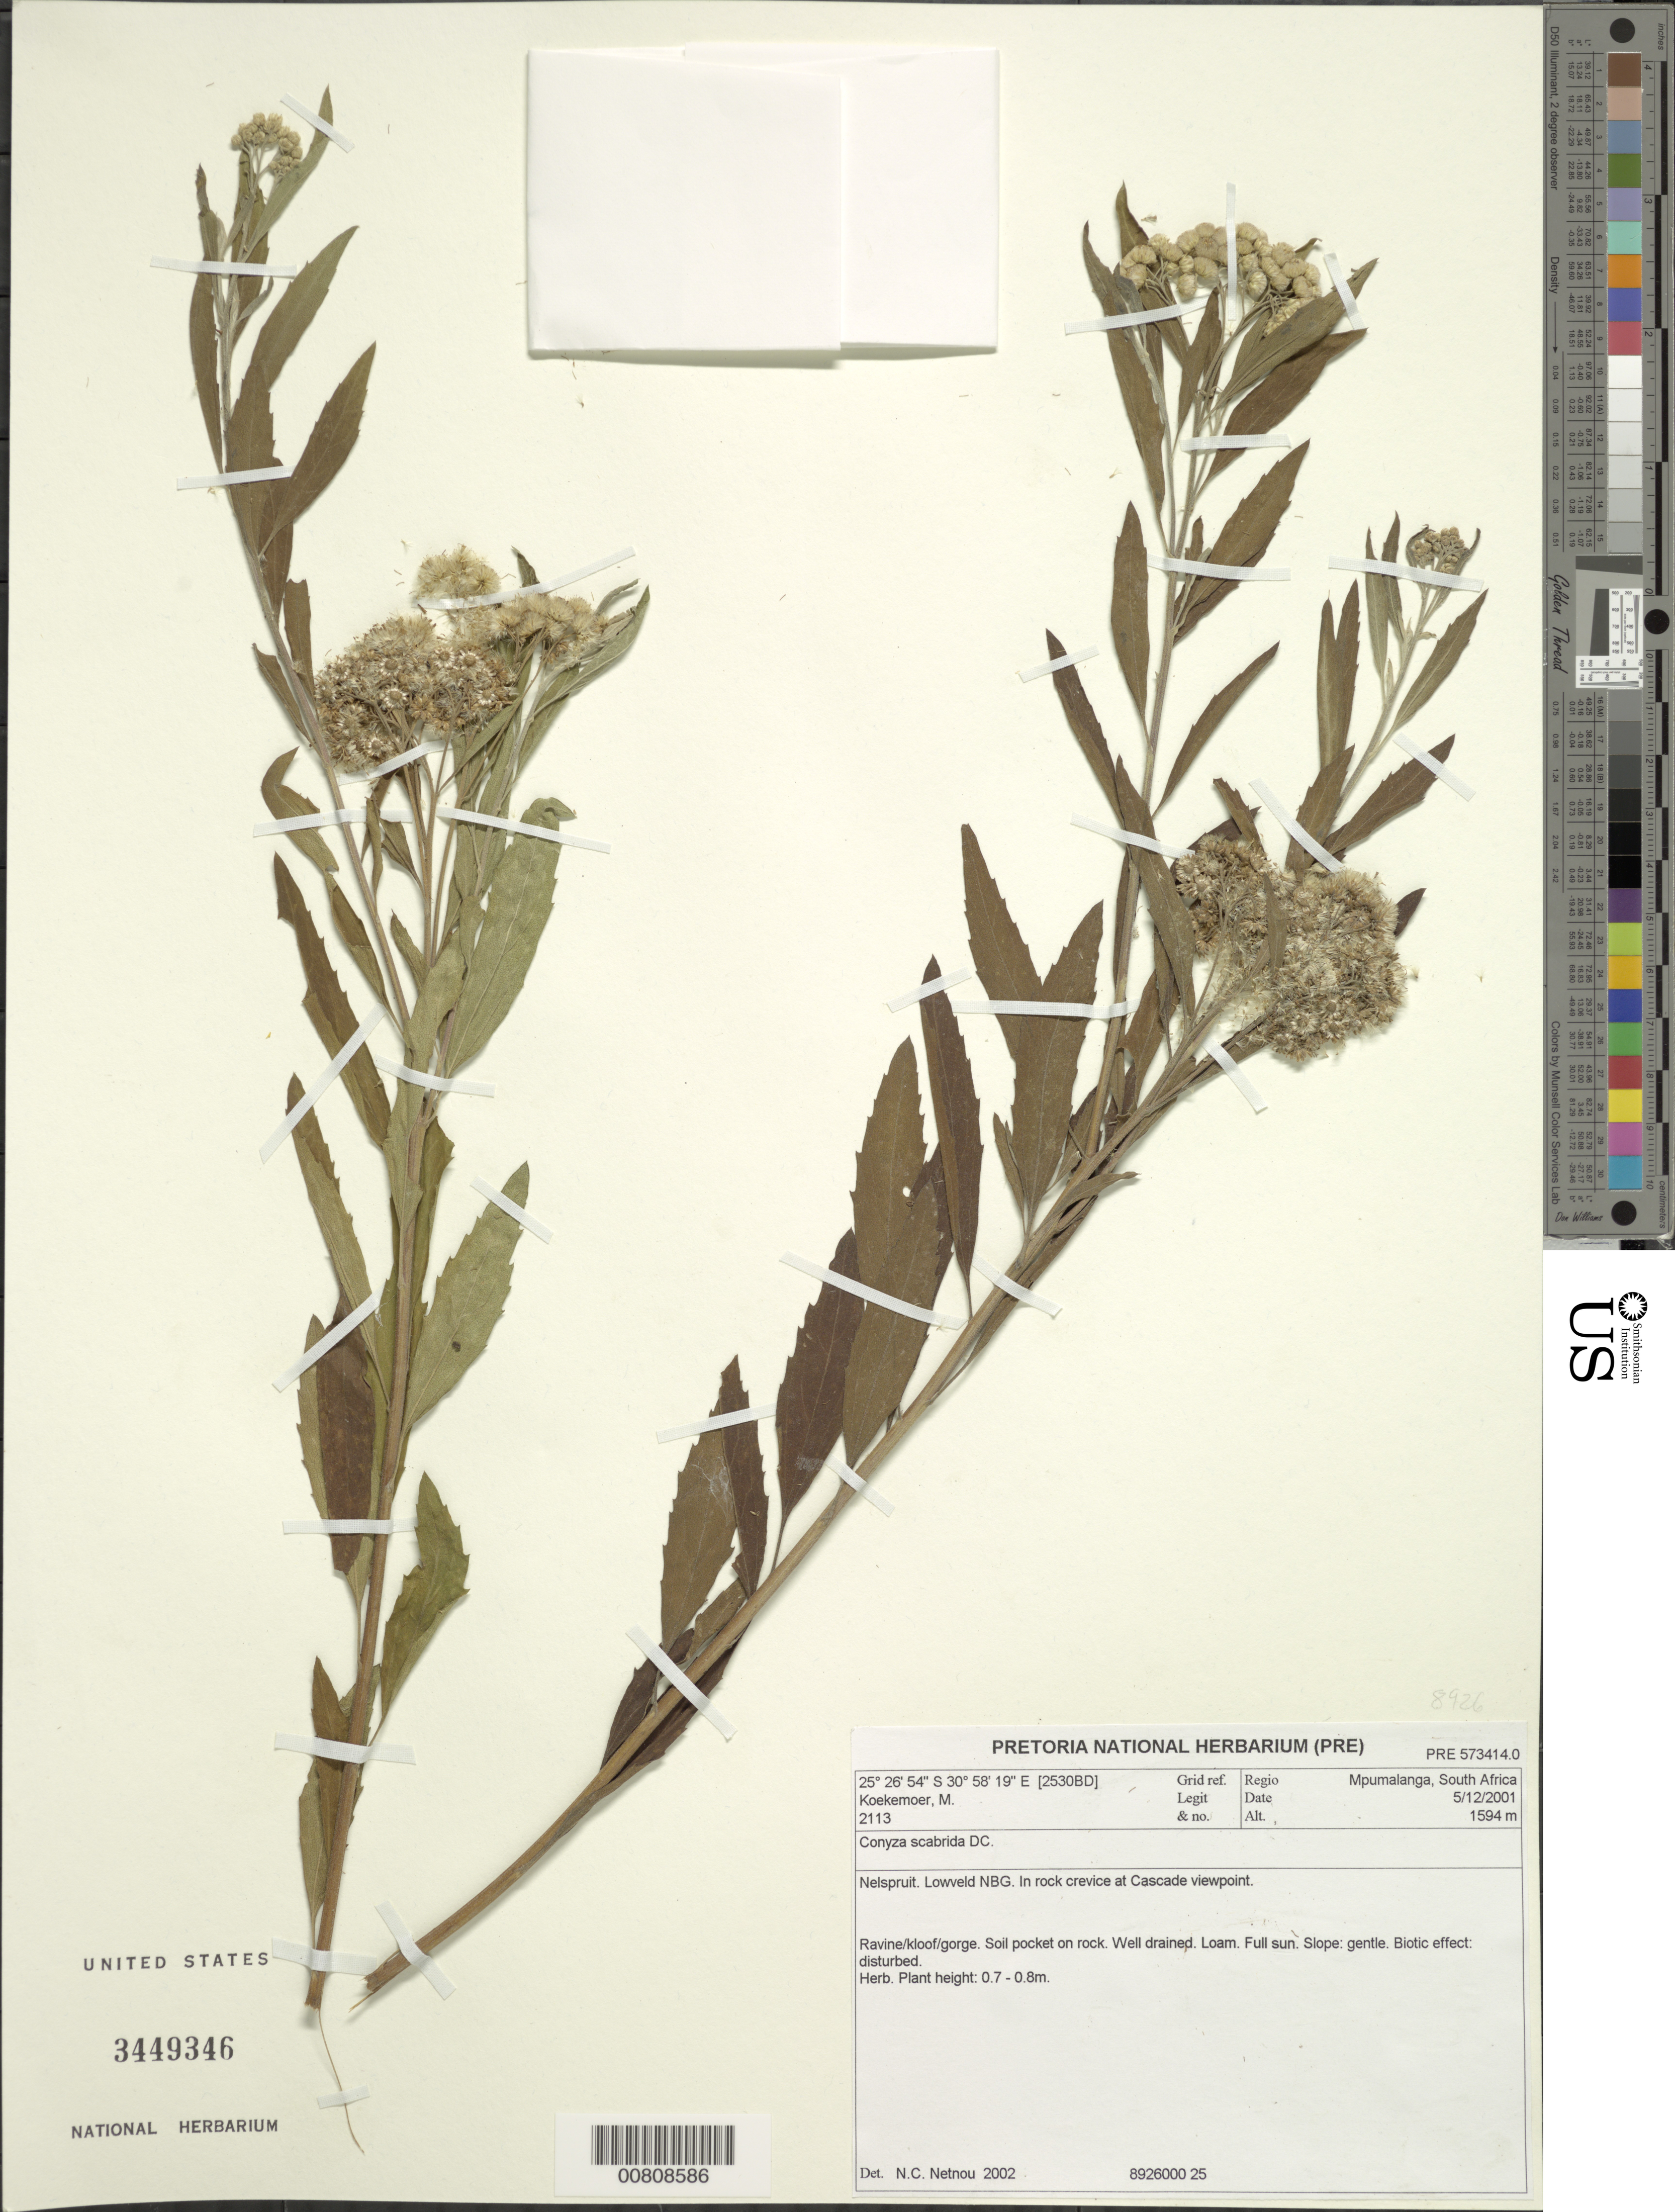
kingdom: Plantae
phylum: Tracheophyta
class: Magnoliopsida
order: Asterales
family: Asteraceae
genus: Conyza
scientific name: Conyza scabrida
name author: DC.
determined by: Netnou, N. C.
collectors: M. Koekemoer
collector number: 2113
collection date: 2001-12-05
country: South Africa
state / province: Mpumalanga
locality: Nelspruit, Lowveld NBG, at Cascade viewpoint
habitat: Ravine/kloof/gorge; soil pocket on rock, well-drained, loam, full sun, gentle slope, disturbed area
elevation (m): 1594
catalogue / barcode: US 3449346